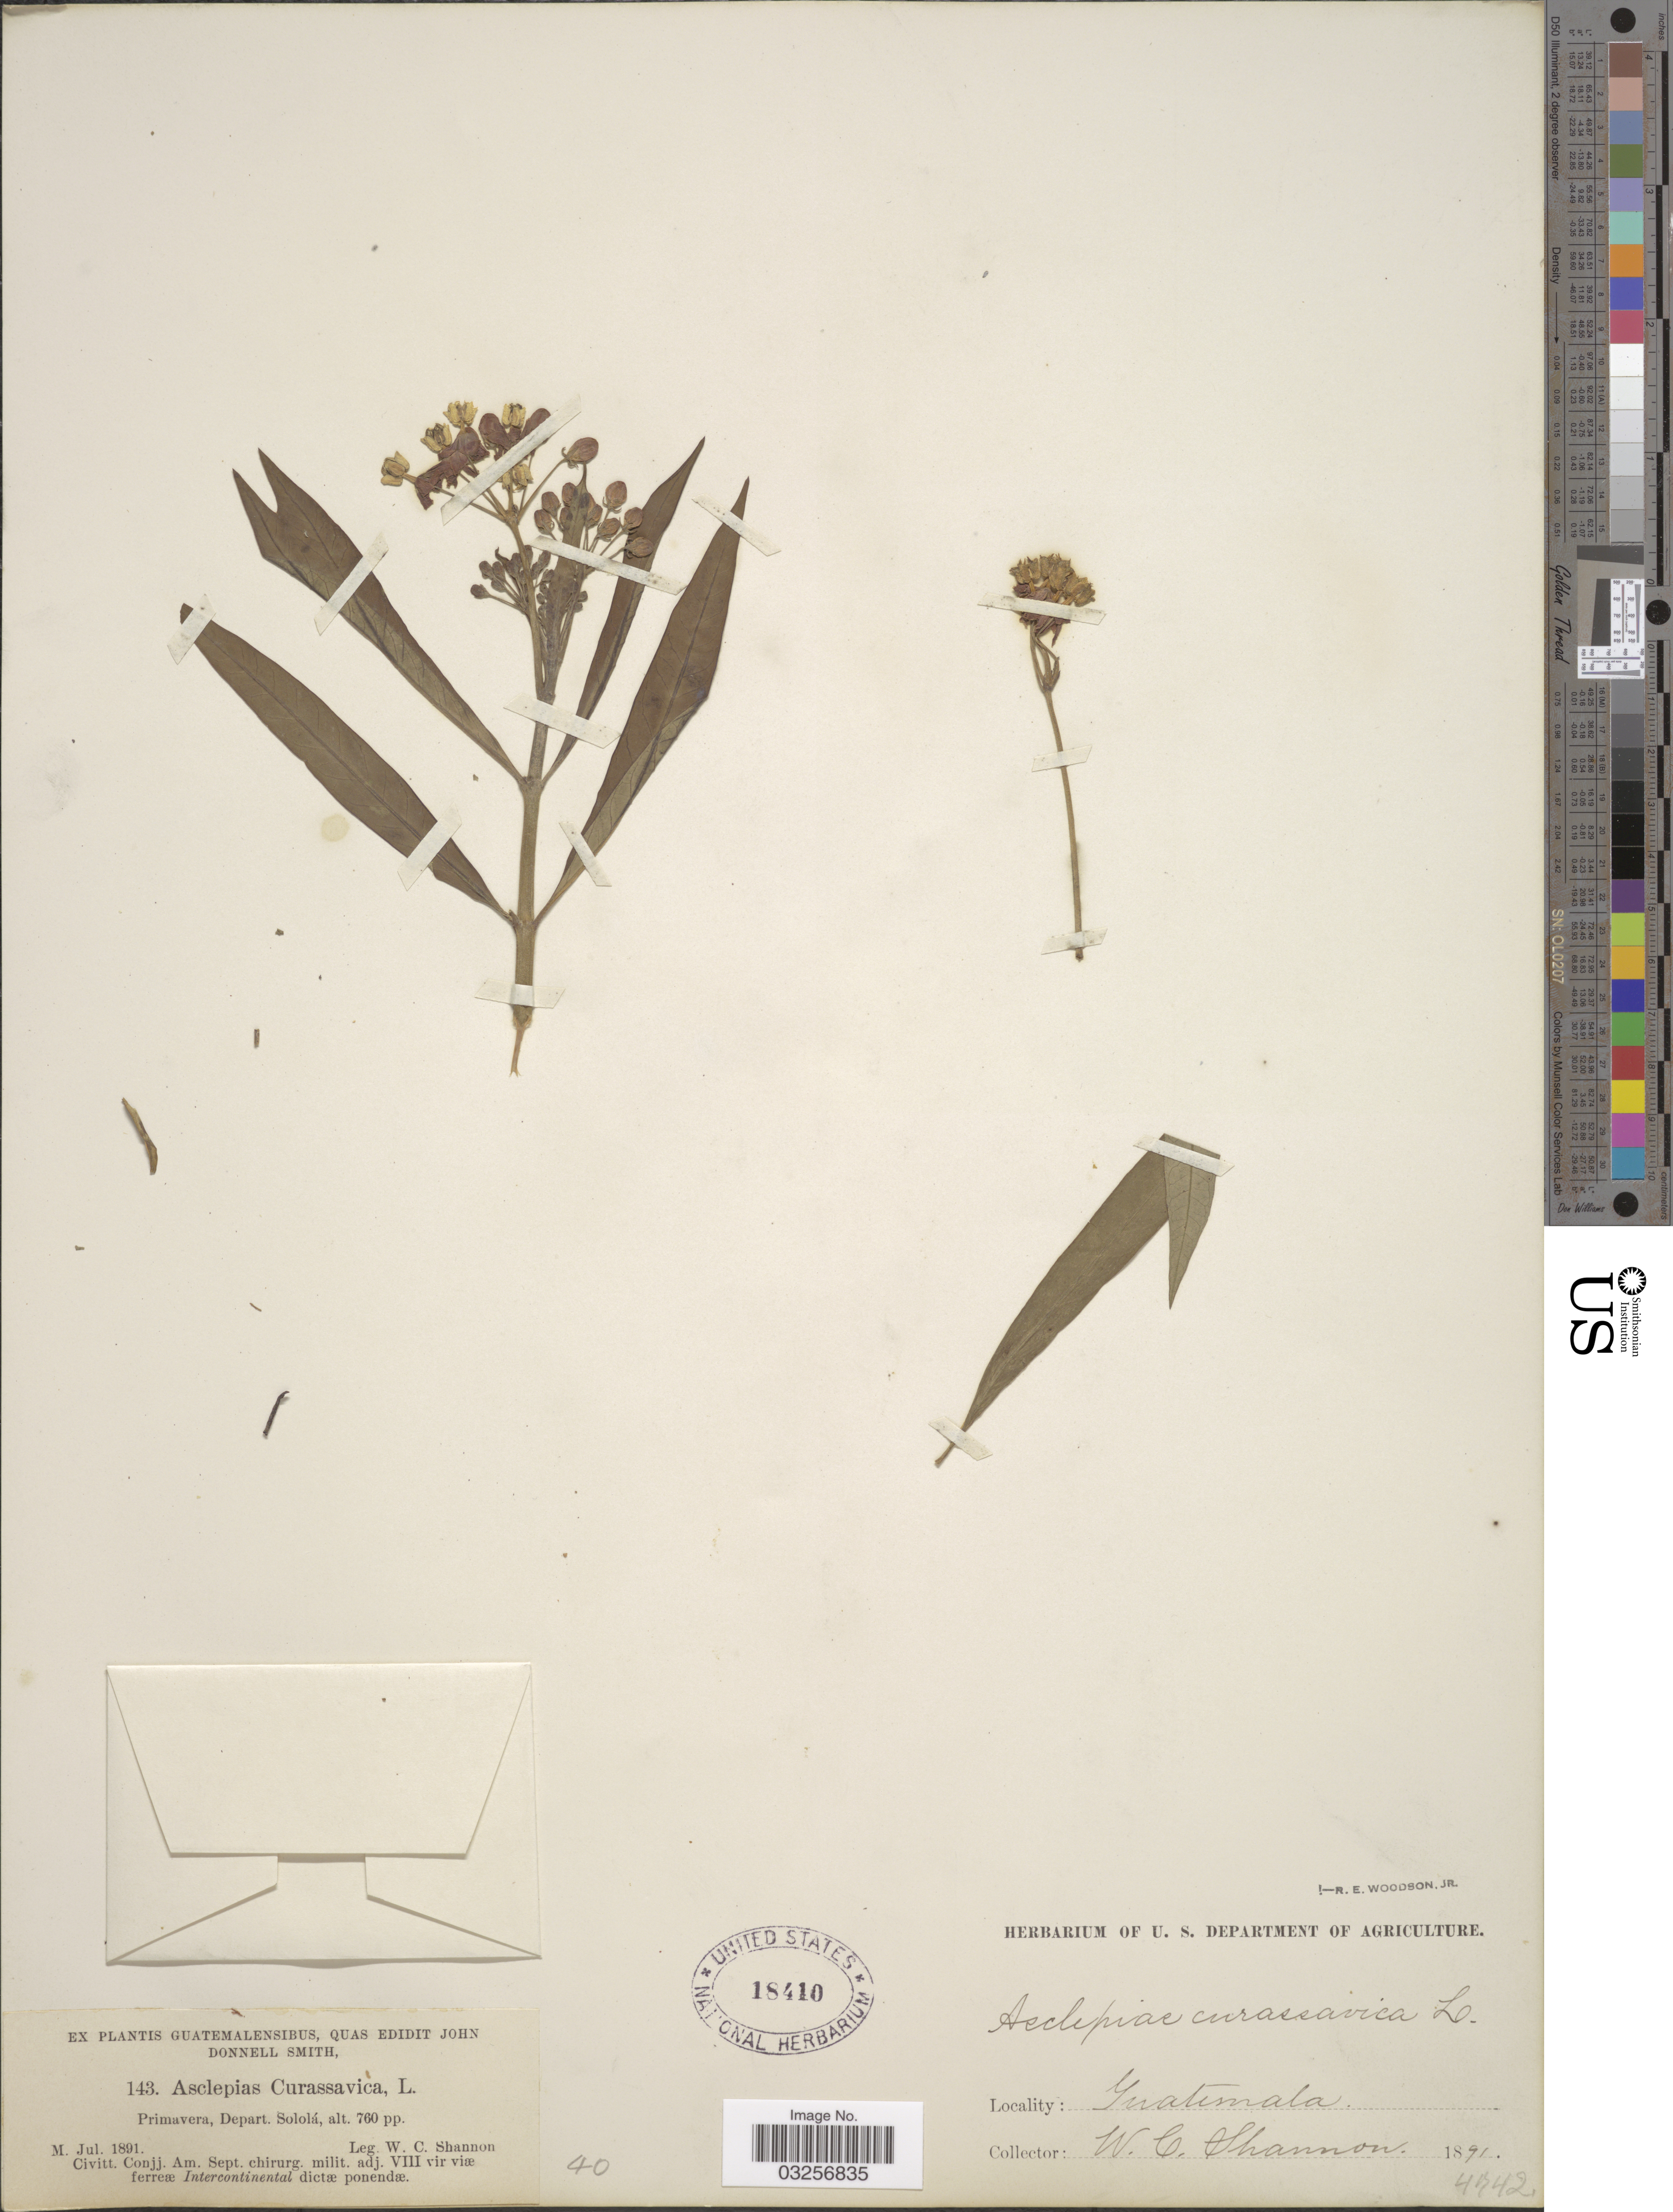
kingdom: Plantae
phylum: Tracheophyta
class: Magnoliopsida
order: Gentianales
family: Apocynaceae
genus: Asclepias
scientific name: Asclepias curassavica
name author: L.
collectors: W. C. Shannon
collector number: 143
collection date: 1891-07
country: Guatemala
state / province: Sololá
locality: Primavera, Depart. Sololá.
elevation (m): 232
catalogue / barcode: US 18410